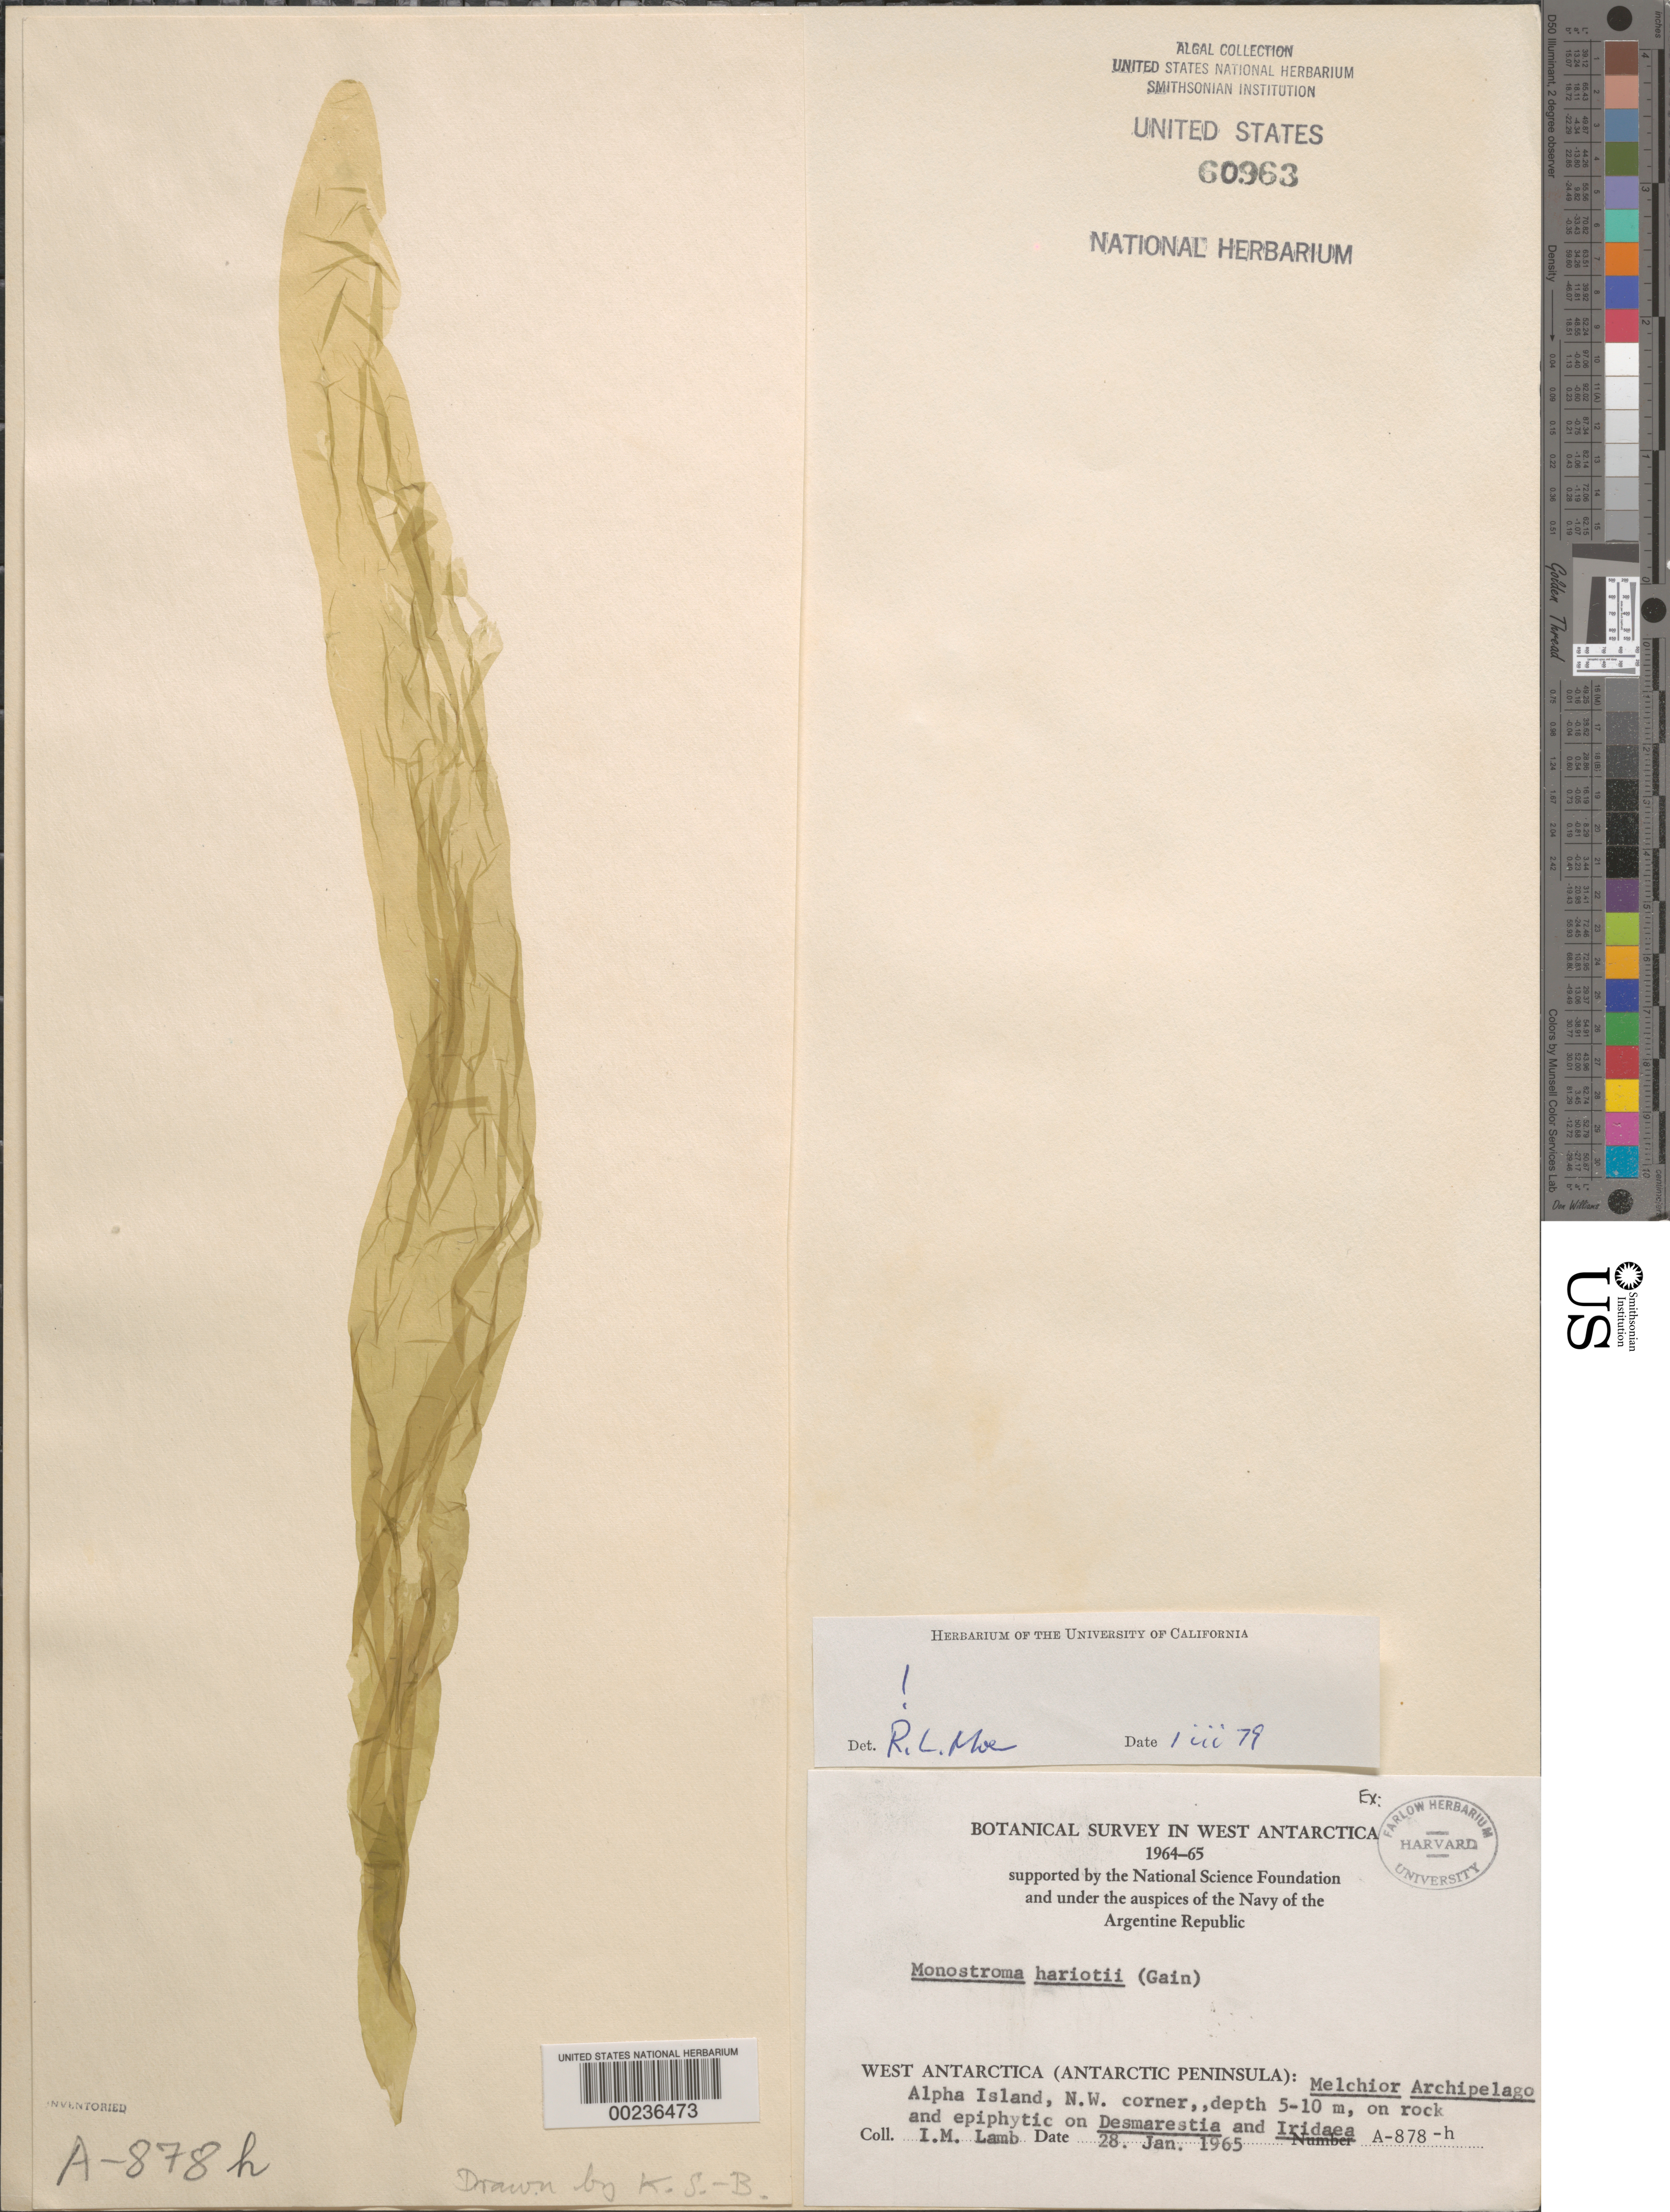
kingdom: Plantae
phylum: Chlorophyta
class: Ulvophyceae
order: Ulvales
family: Monostromataceae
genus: Monostroma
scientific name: Monostroma hariotii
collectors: I. M. Lamb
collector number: A-878-h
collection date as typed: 28 Jan 1965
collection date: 1965-01-28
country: Antarctica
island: Alpha Island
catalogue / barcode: US 60963